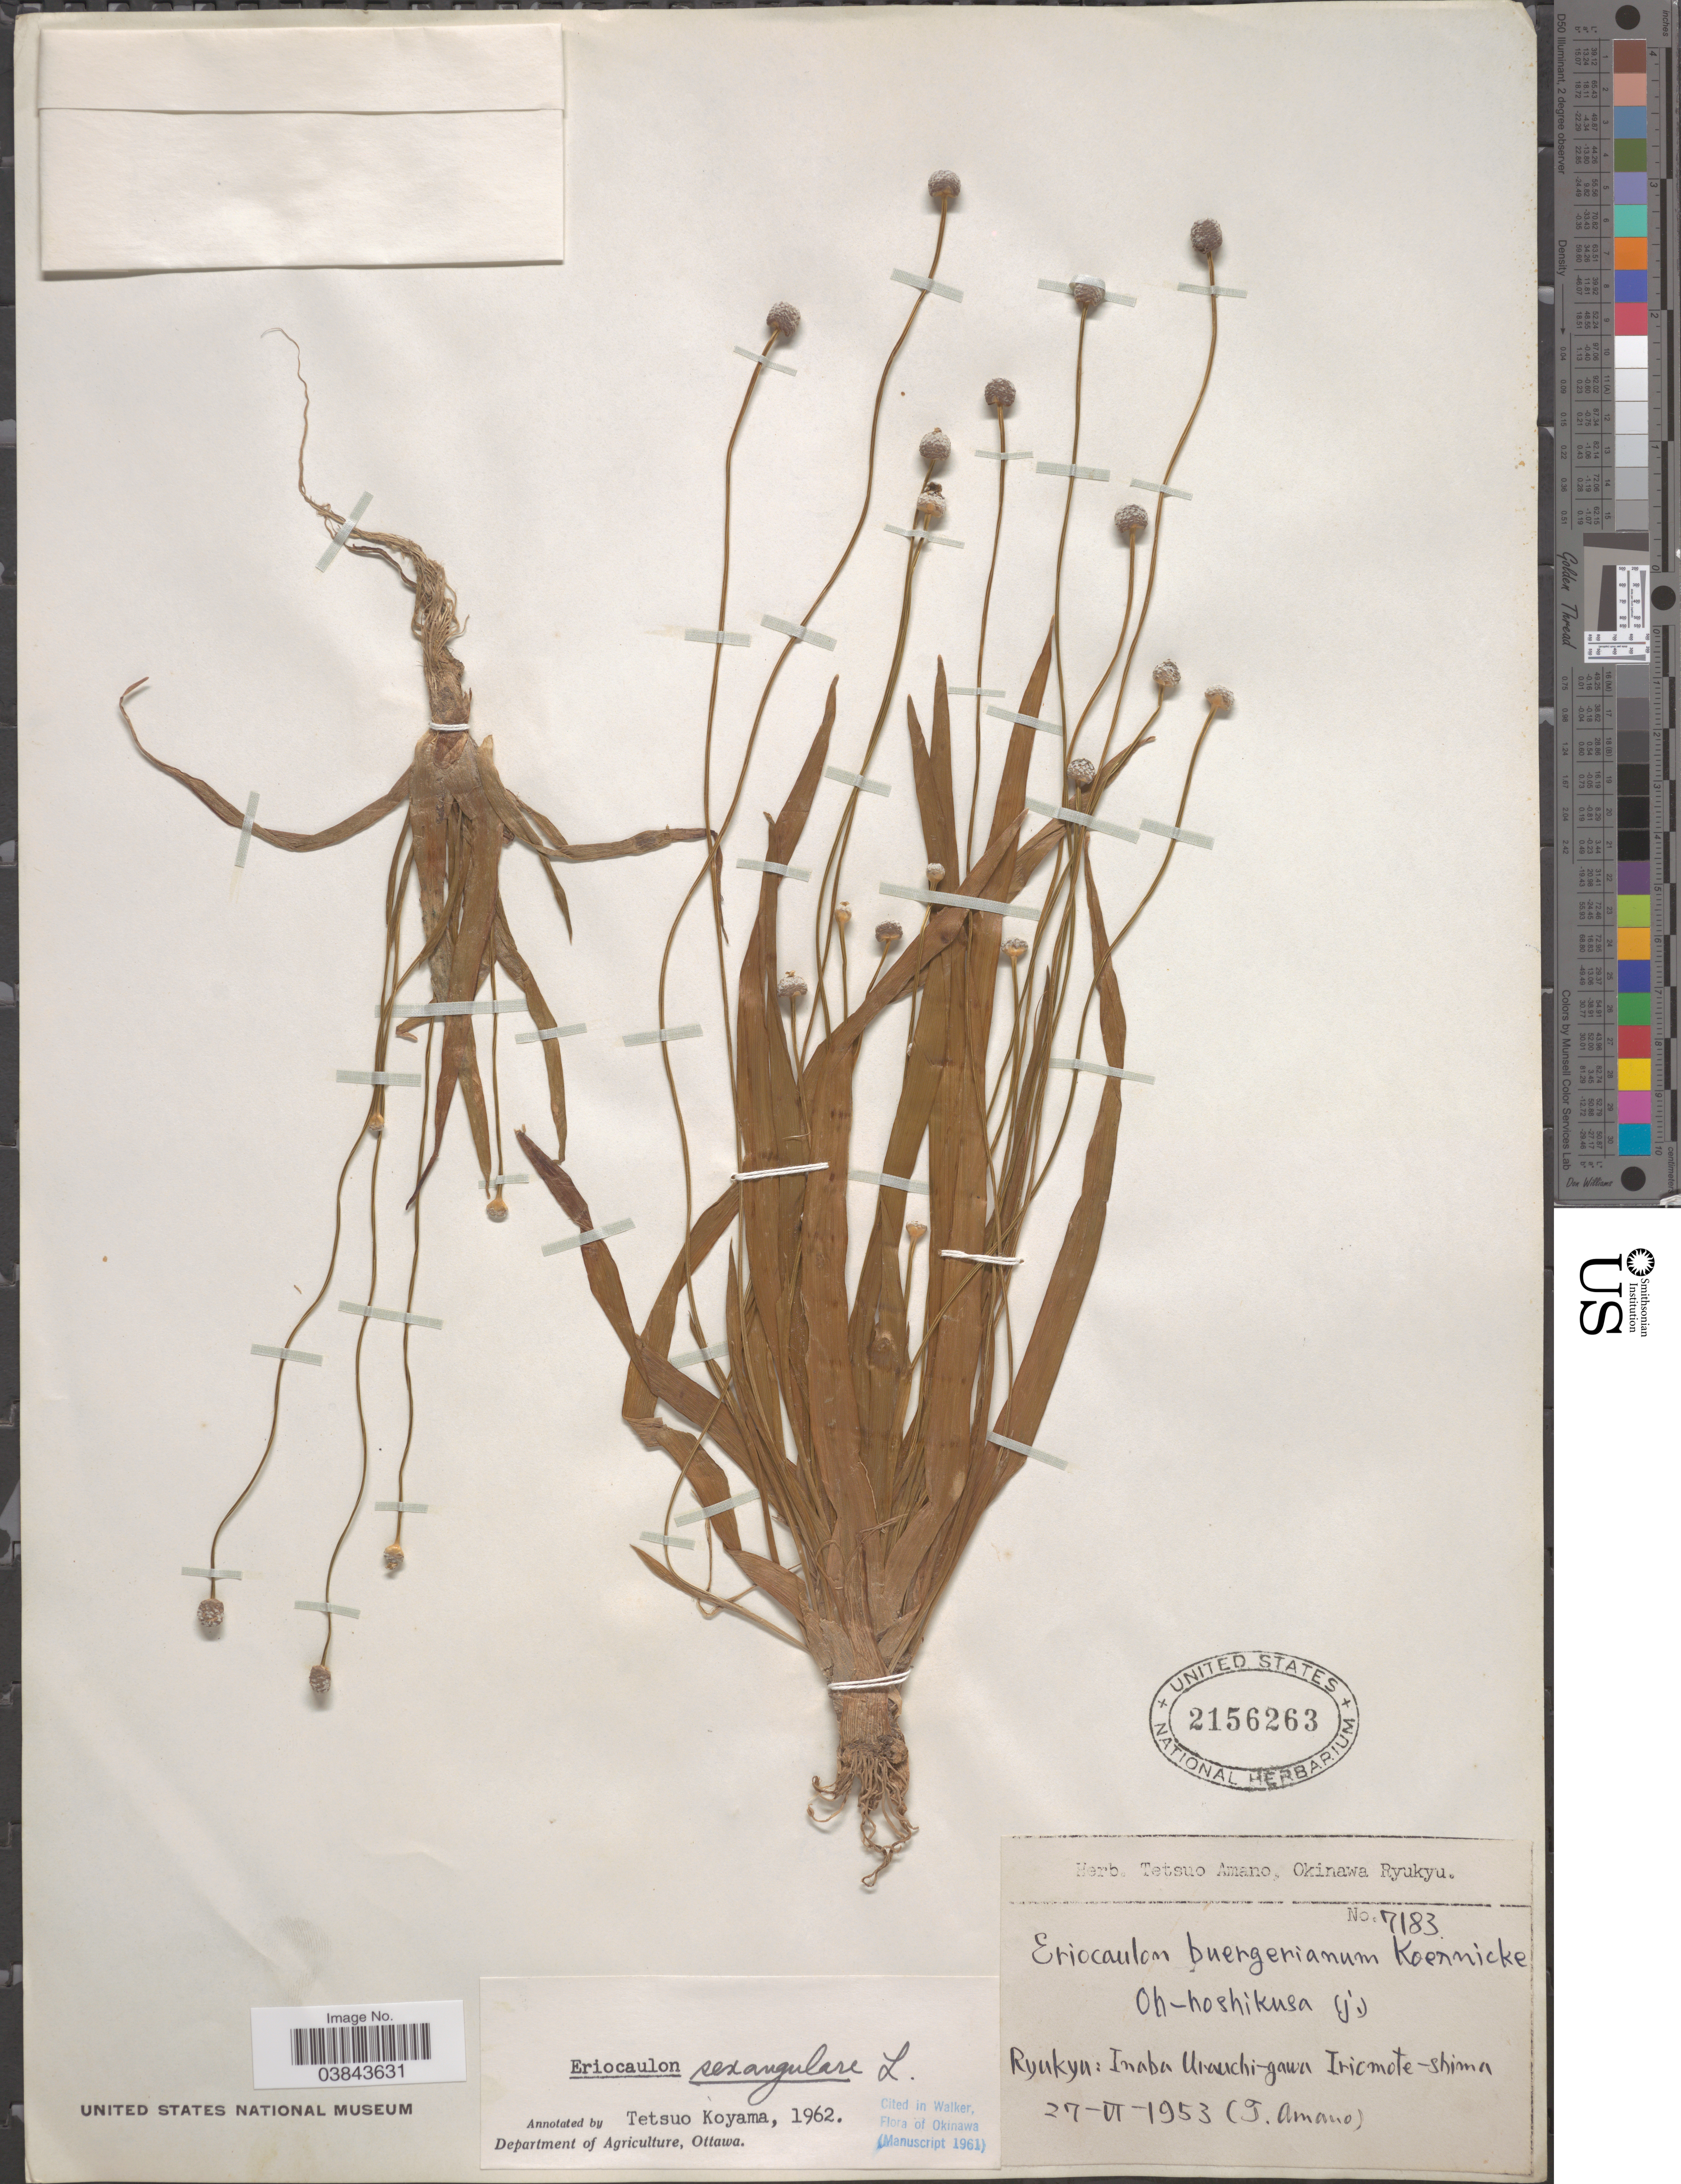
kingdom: Plantae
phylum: Tracheophyta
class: Liliopsida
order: Poales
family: Eriocaulaceae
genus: Eriocaulon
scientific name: Eriocaulon sexangulare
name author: L.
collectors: T. Amano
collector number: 7183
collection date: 1953-06-27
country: Japan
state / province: Okinawa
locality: Ryukyu: Inaba Urauchi-gawa Iriomote-shima.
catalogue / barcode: US 2156263